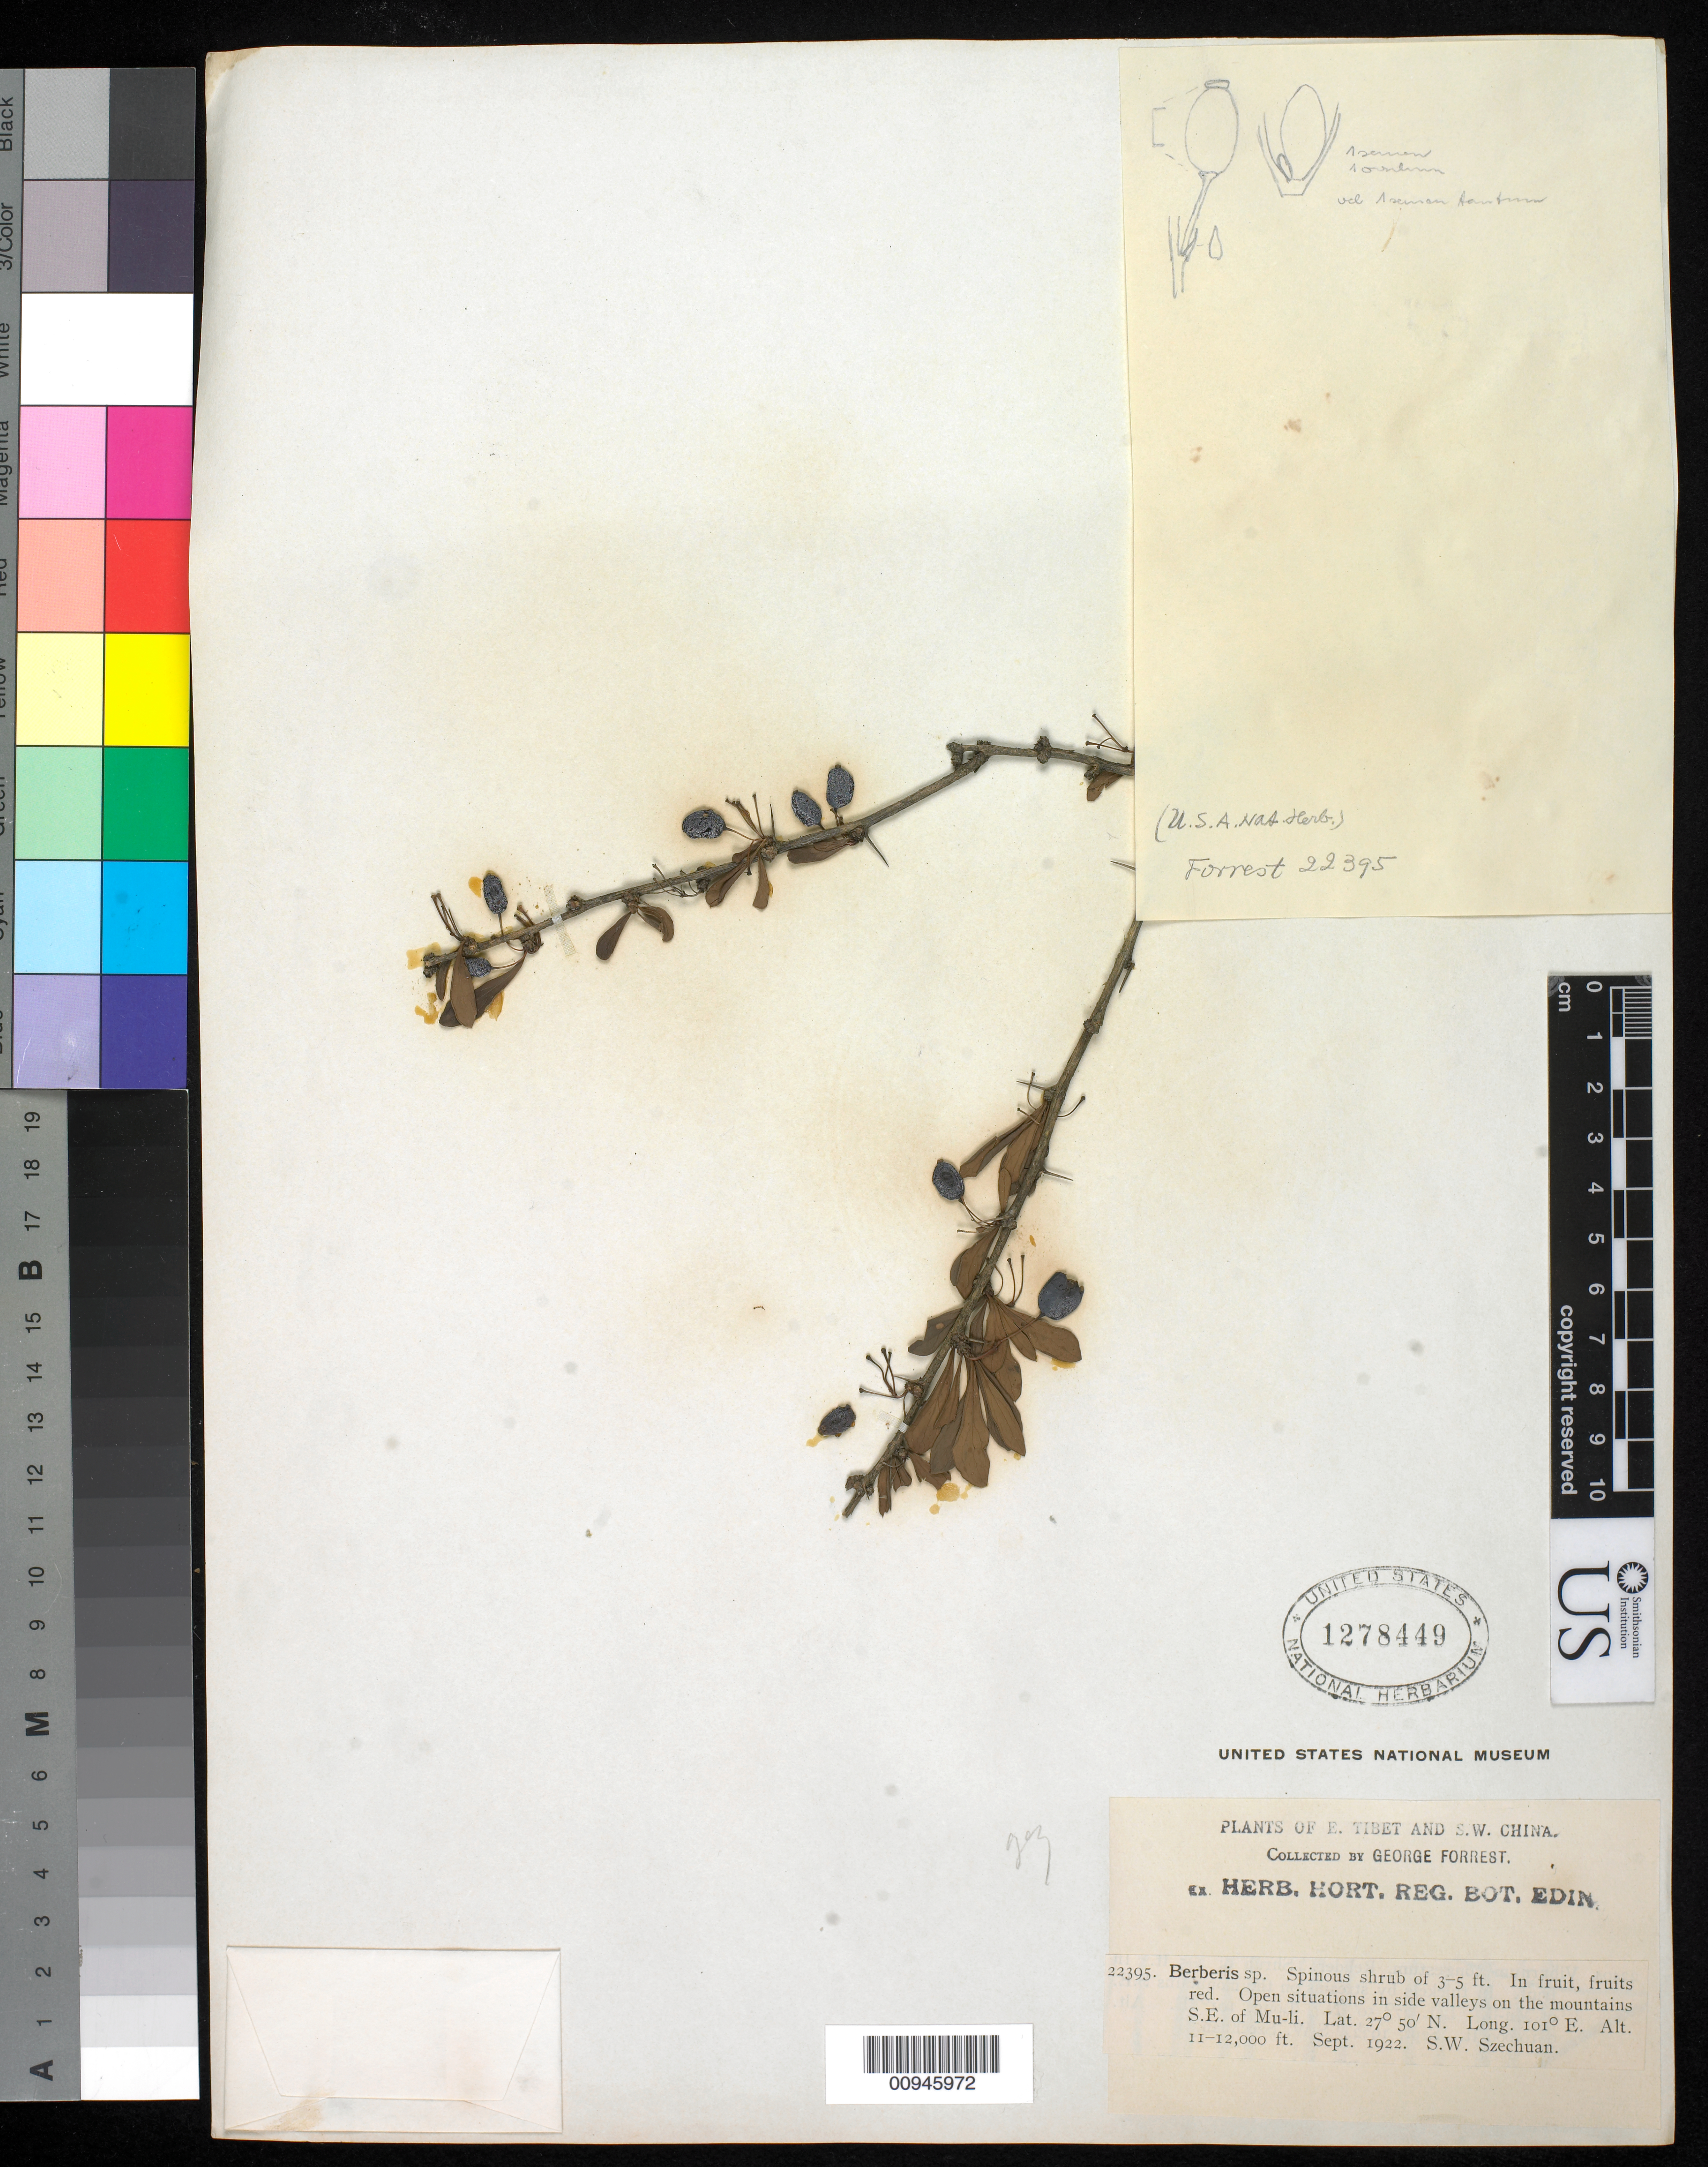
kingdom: Plantae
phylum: Tracheophyta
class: Magnoliopsida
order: Ranunculales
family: Berberidaceae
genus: Berberis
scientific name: Berberis sp.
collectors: G. Forrest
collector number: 22395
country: China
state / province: Sichuan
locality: SE of Mu-li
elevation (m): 3353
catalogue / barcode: US 1278449